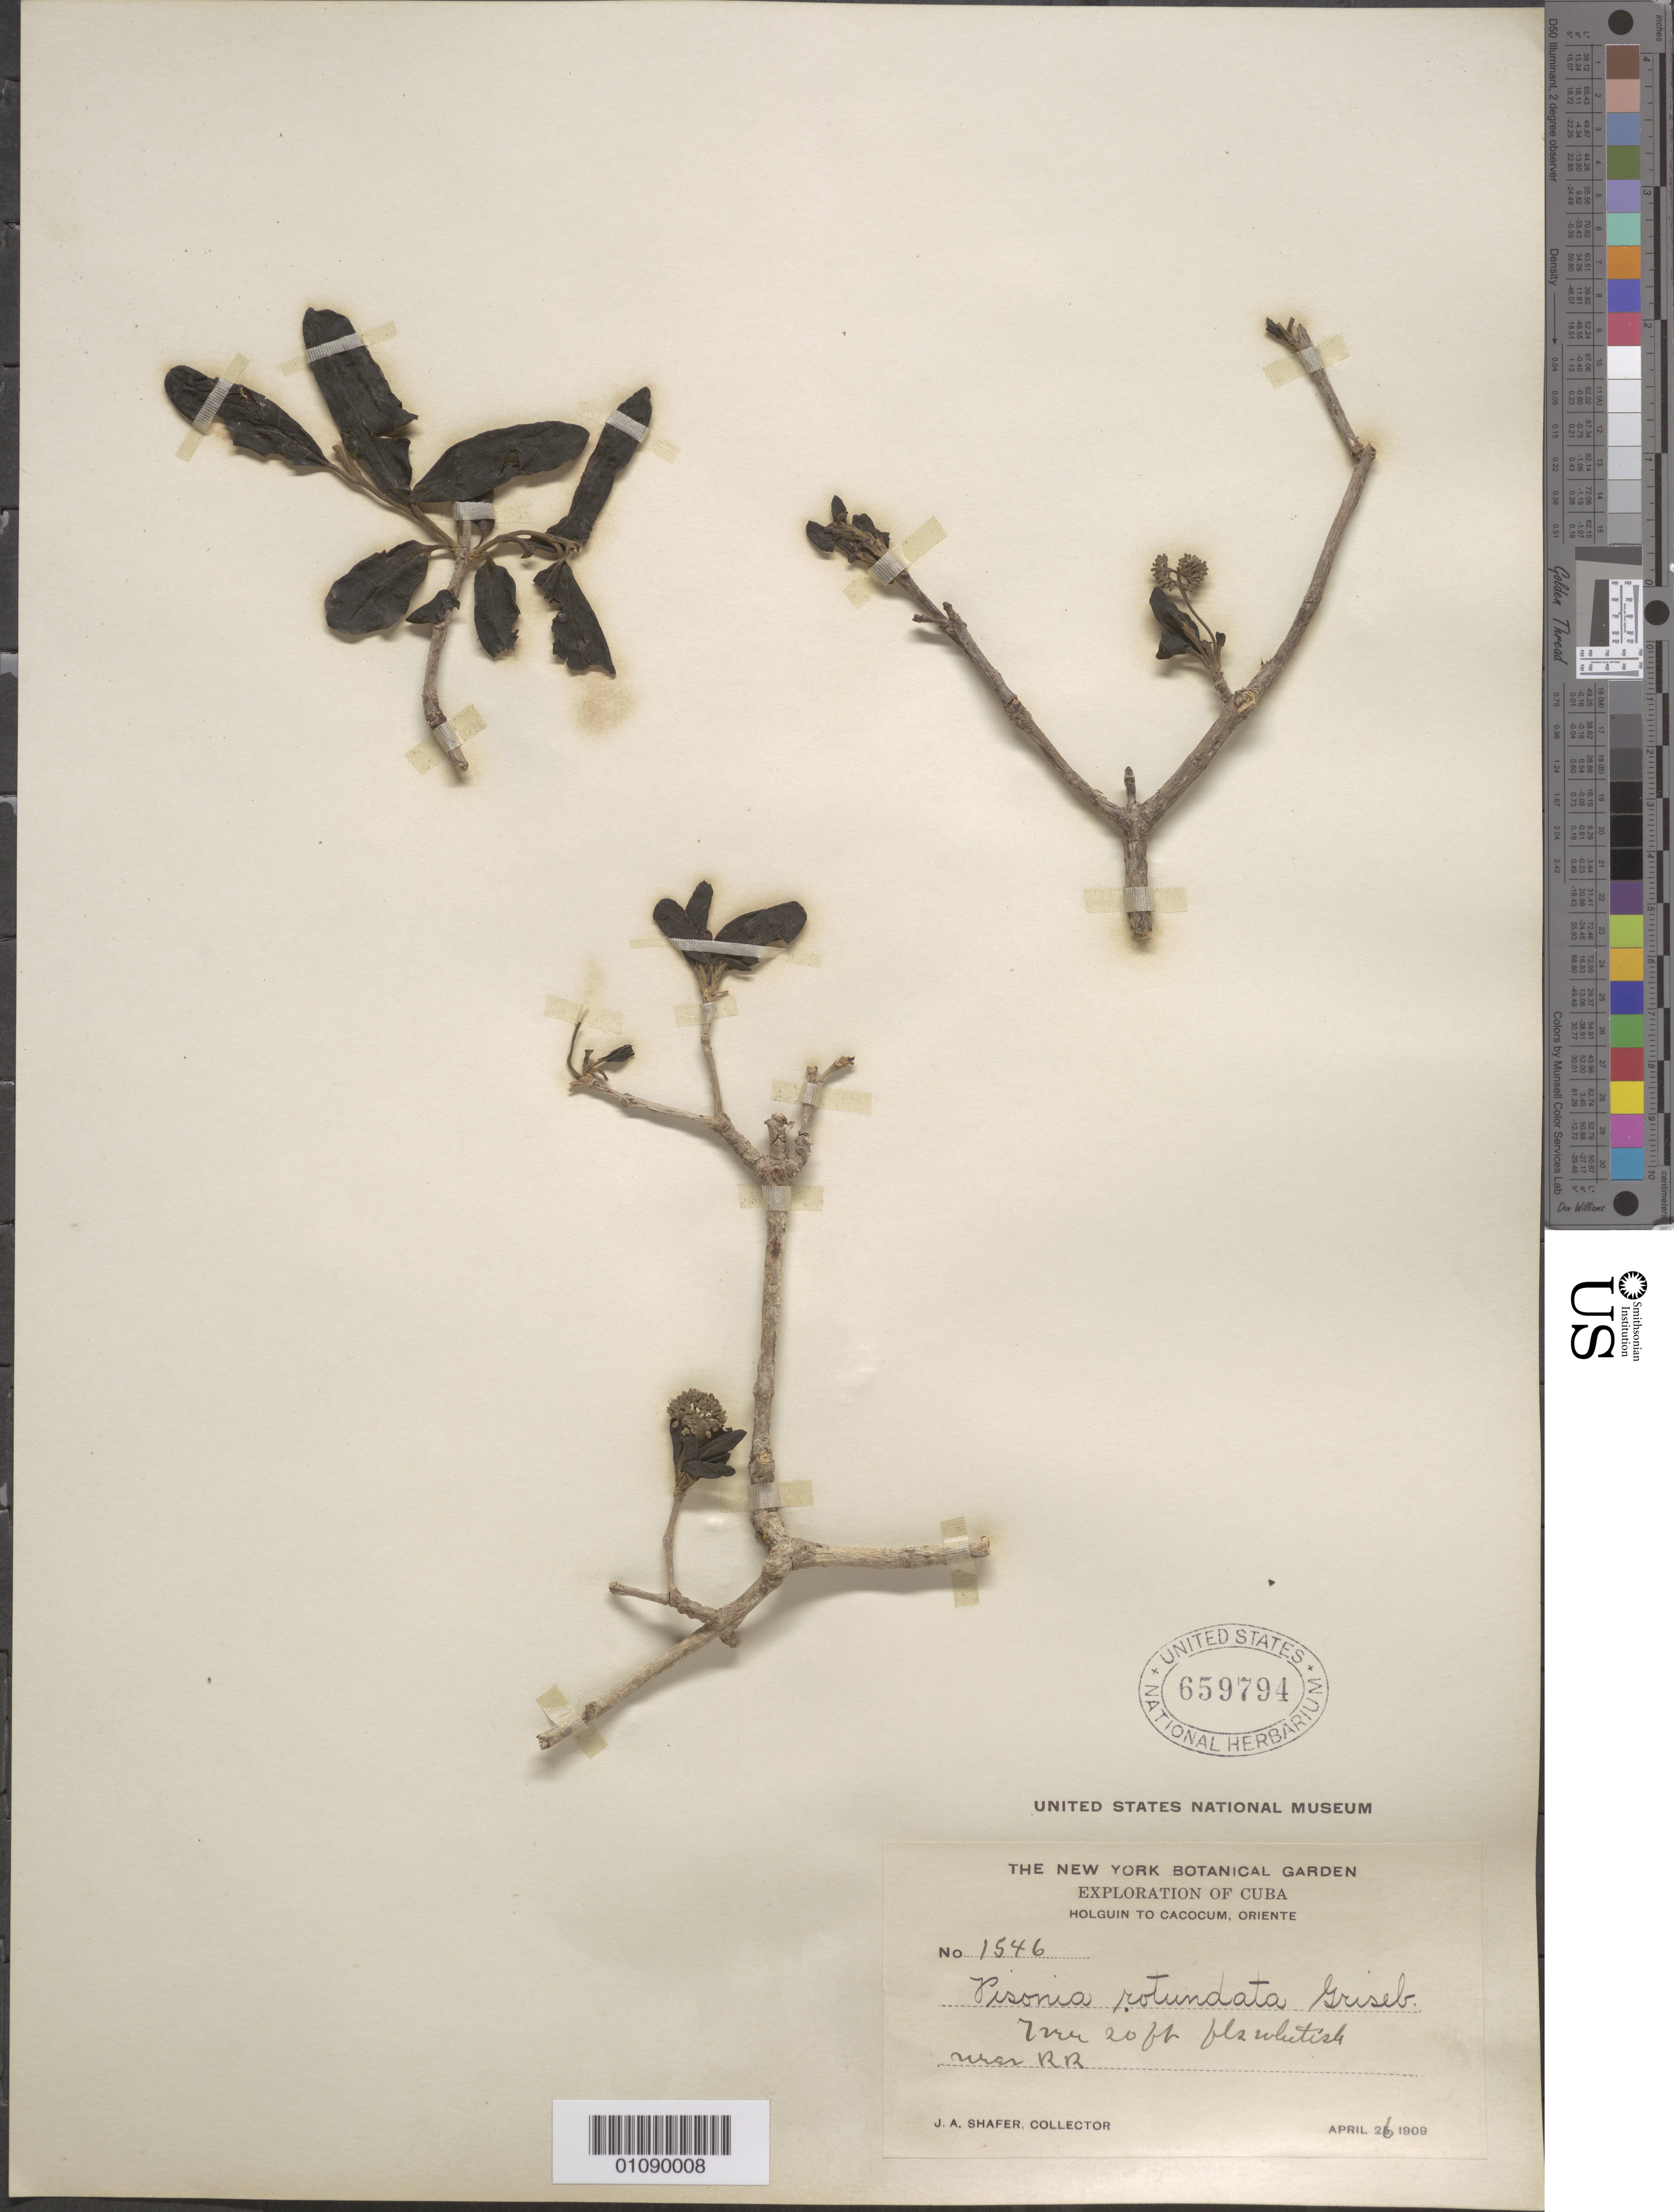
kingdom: Plantae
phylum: Tracheophyta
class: Magnoliopsida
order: Caryophyllales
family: Nyctaginaceae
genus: Pisonia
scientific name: Pisonia rotundata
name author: Griseb.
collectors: J. A. Shafer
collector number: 1546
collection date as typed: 26 Apr 1909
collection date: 1909-04-26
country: Cuba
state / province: Holguín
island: Cuba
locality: Oriente, Colguin, to Cacocum Near RR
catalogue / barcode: US 659794